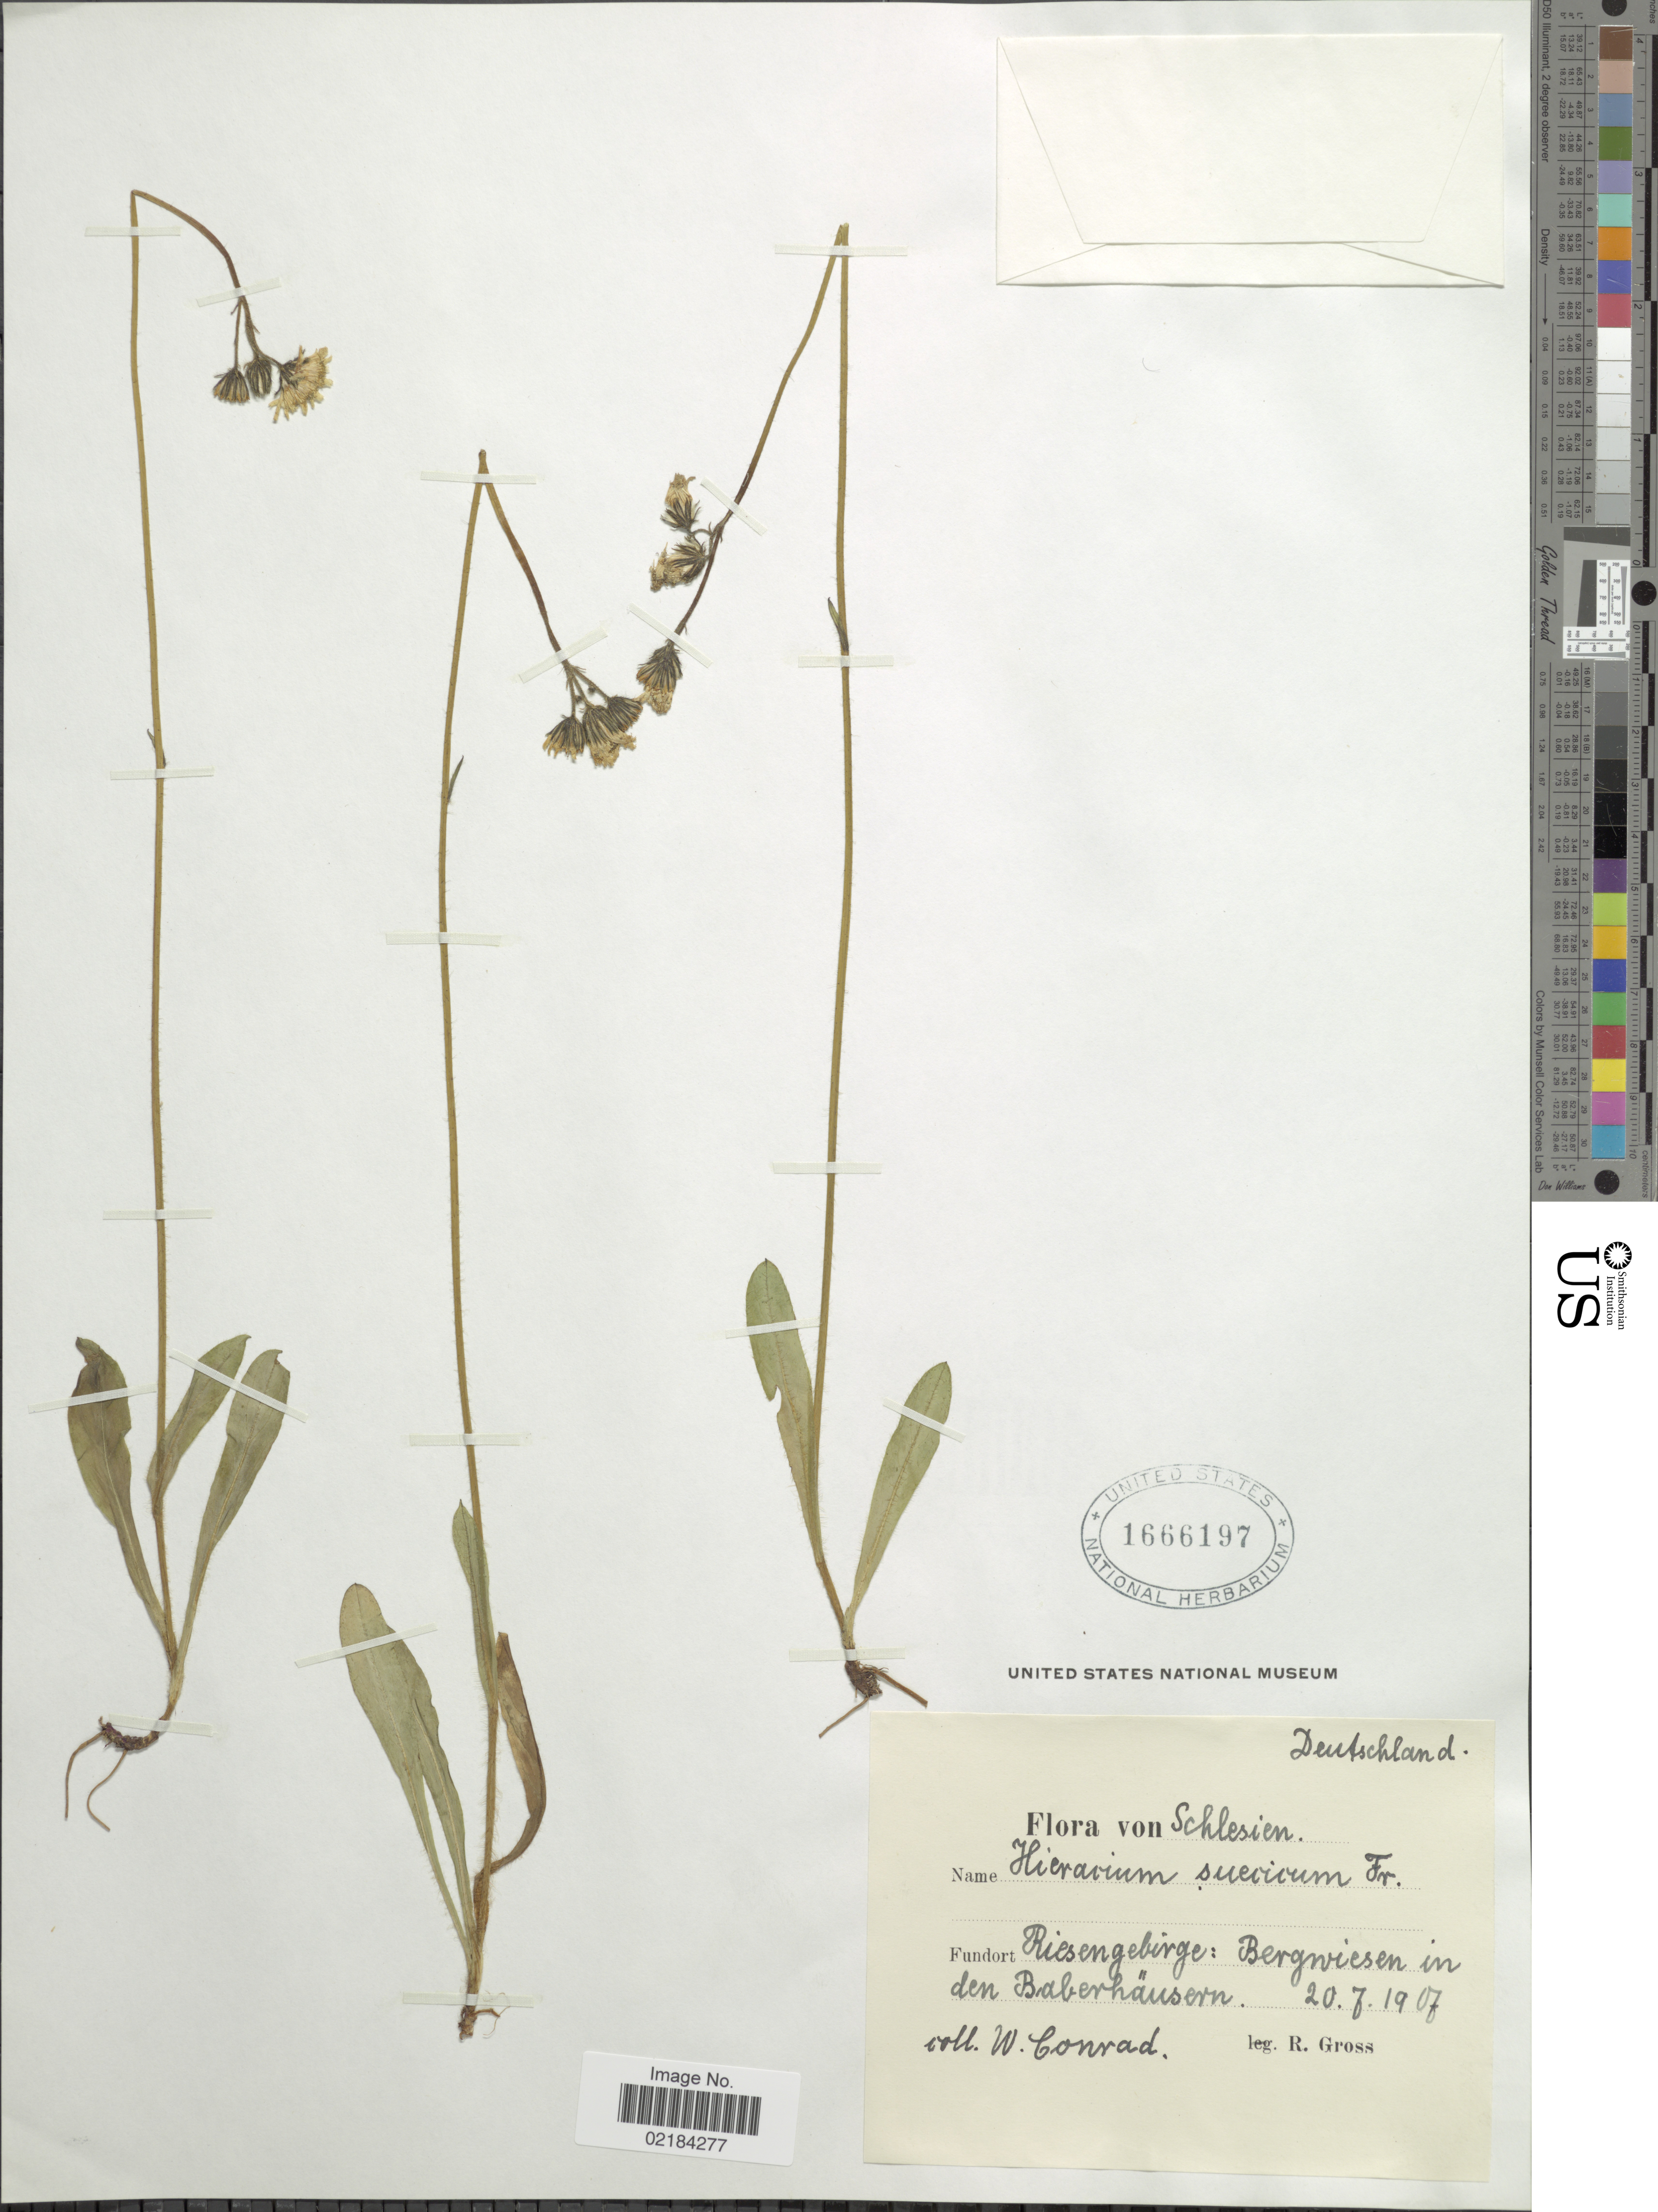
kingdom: Plantae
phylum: Tracheophyta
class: Magnoliopsida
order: Asterales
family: Asteraceae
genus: Pilosella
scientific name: Pilosella dubia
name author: (L.) F.W. Schultz & Sch. Bip.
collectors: W. Conrad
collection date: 1907-07-20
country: Germany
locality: Deutschland. Schlesien.Riesengebirge: Bergwiesen in de Baberhausern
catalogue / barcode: US 1666197